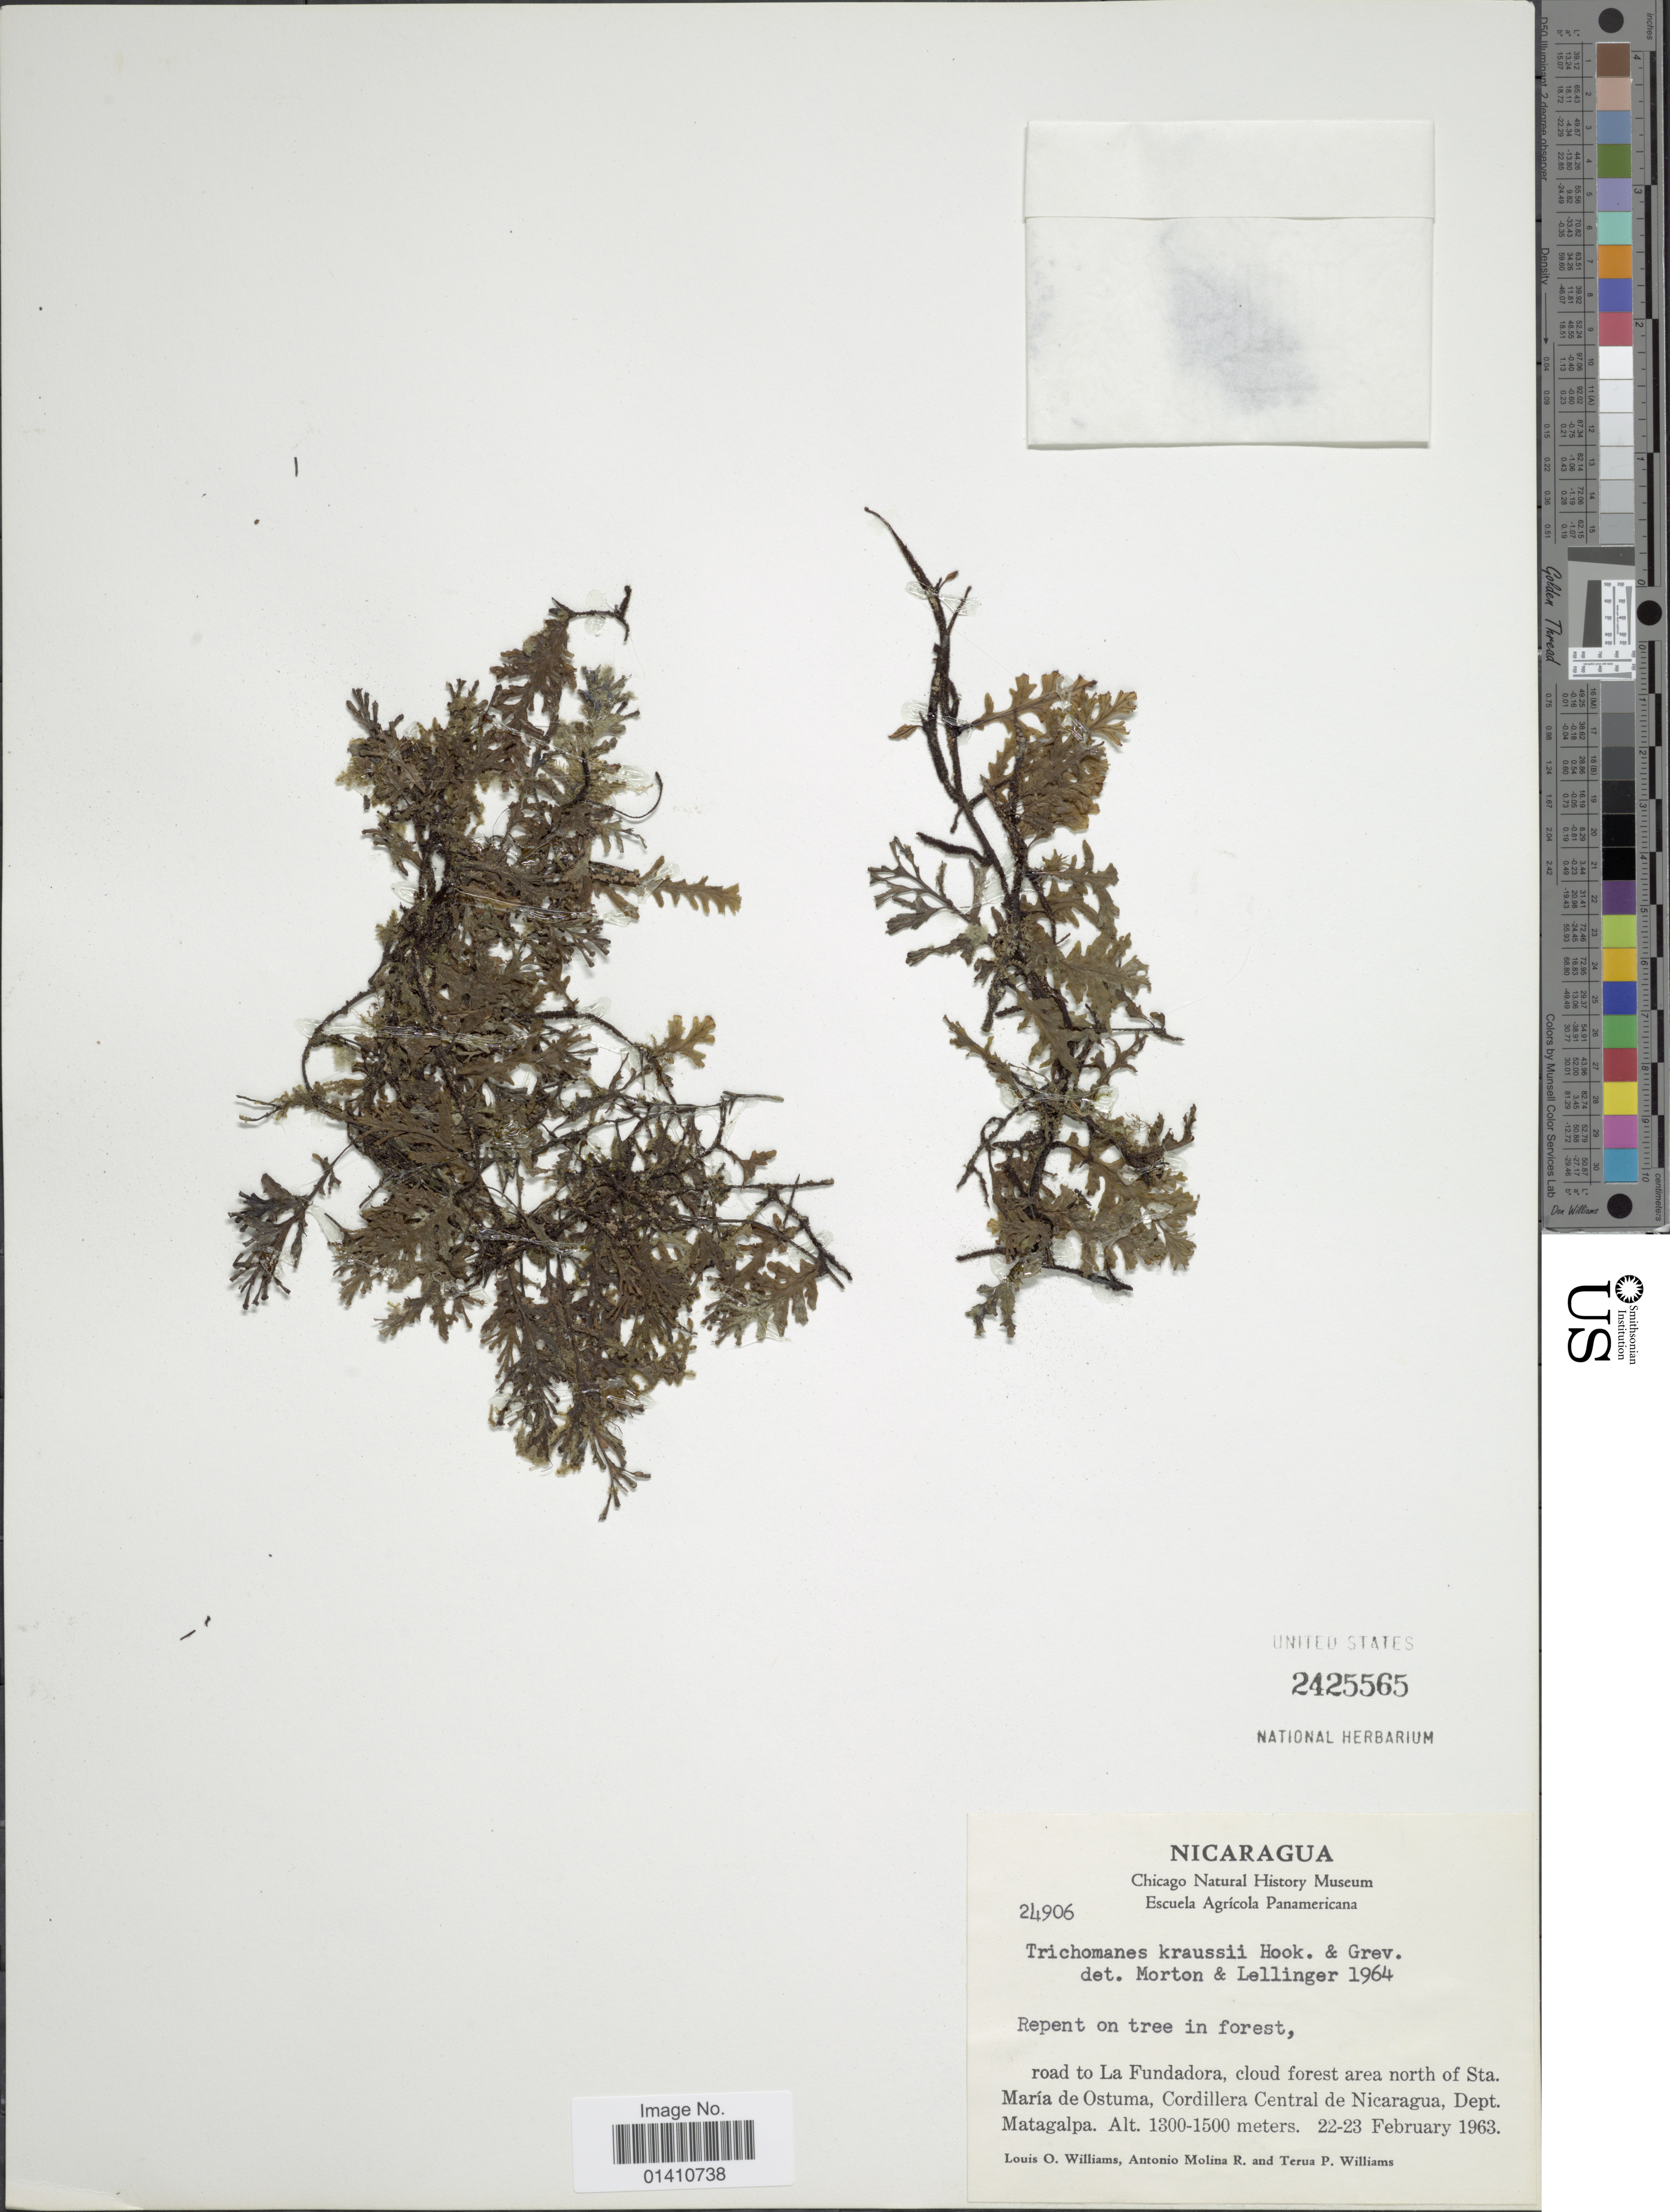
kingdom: Plantae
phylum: Tracheophyta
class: Polypodiopsida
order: Hymenophyllales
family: Hymenophyllaceae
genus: Didymoglossum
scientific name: Didymoglossum kraussii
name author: (Hook. & Grev.) C. Presl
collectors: L. O. Williams, A. Molina R. & T. P. Williams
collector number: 24906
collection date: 1963-02-22/1963-02-23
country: Nicaragua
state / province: Matagalpa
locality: Road to La Fundadora, cloud forest area north of Sta. Maria de Ostuma, Cordillera Central de Nicaragua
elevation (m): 1300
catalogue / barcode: US 2425565